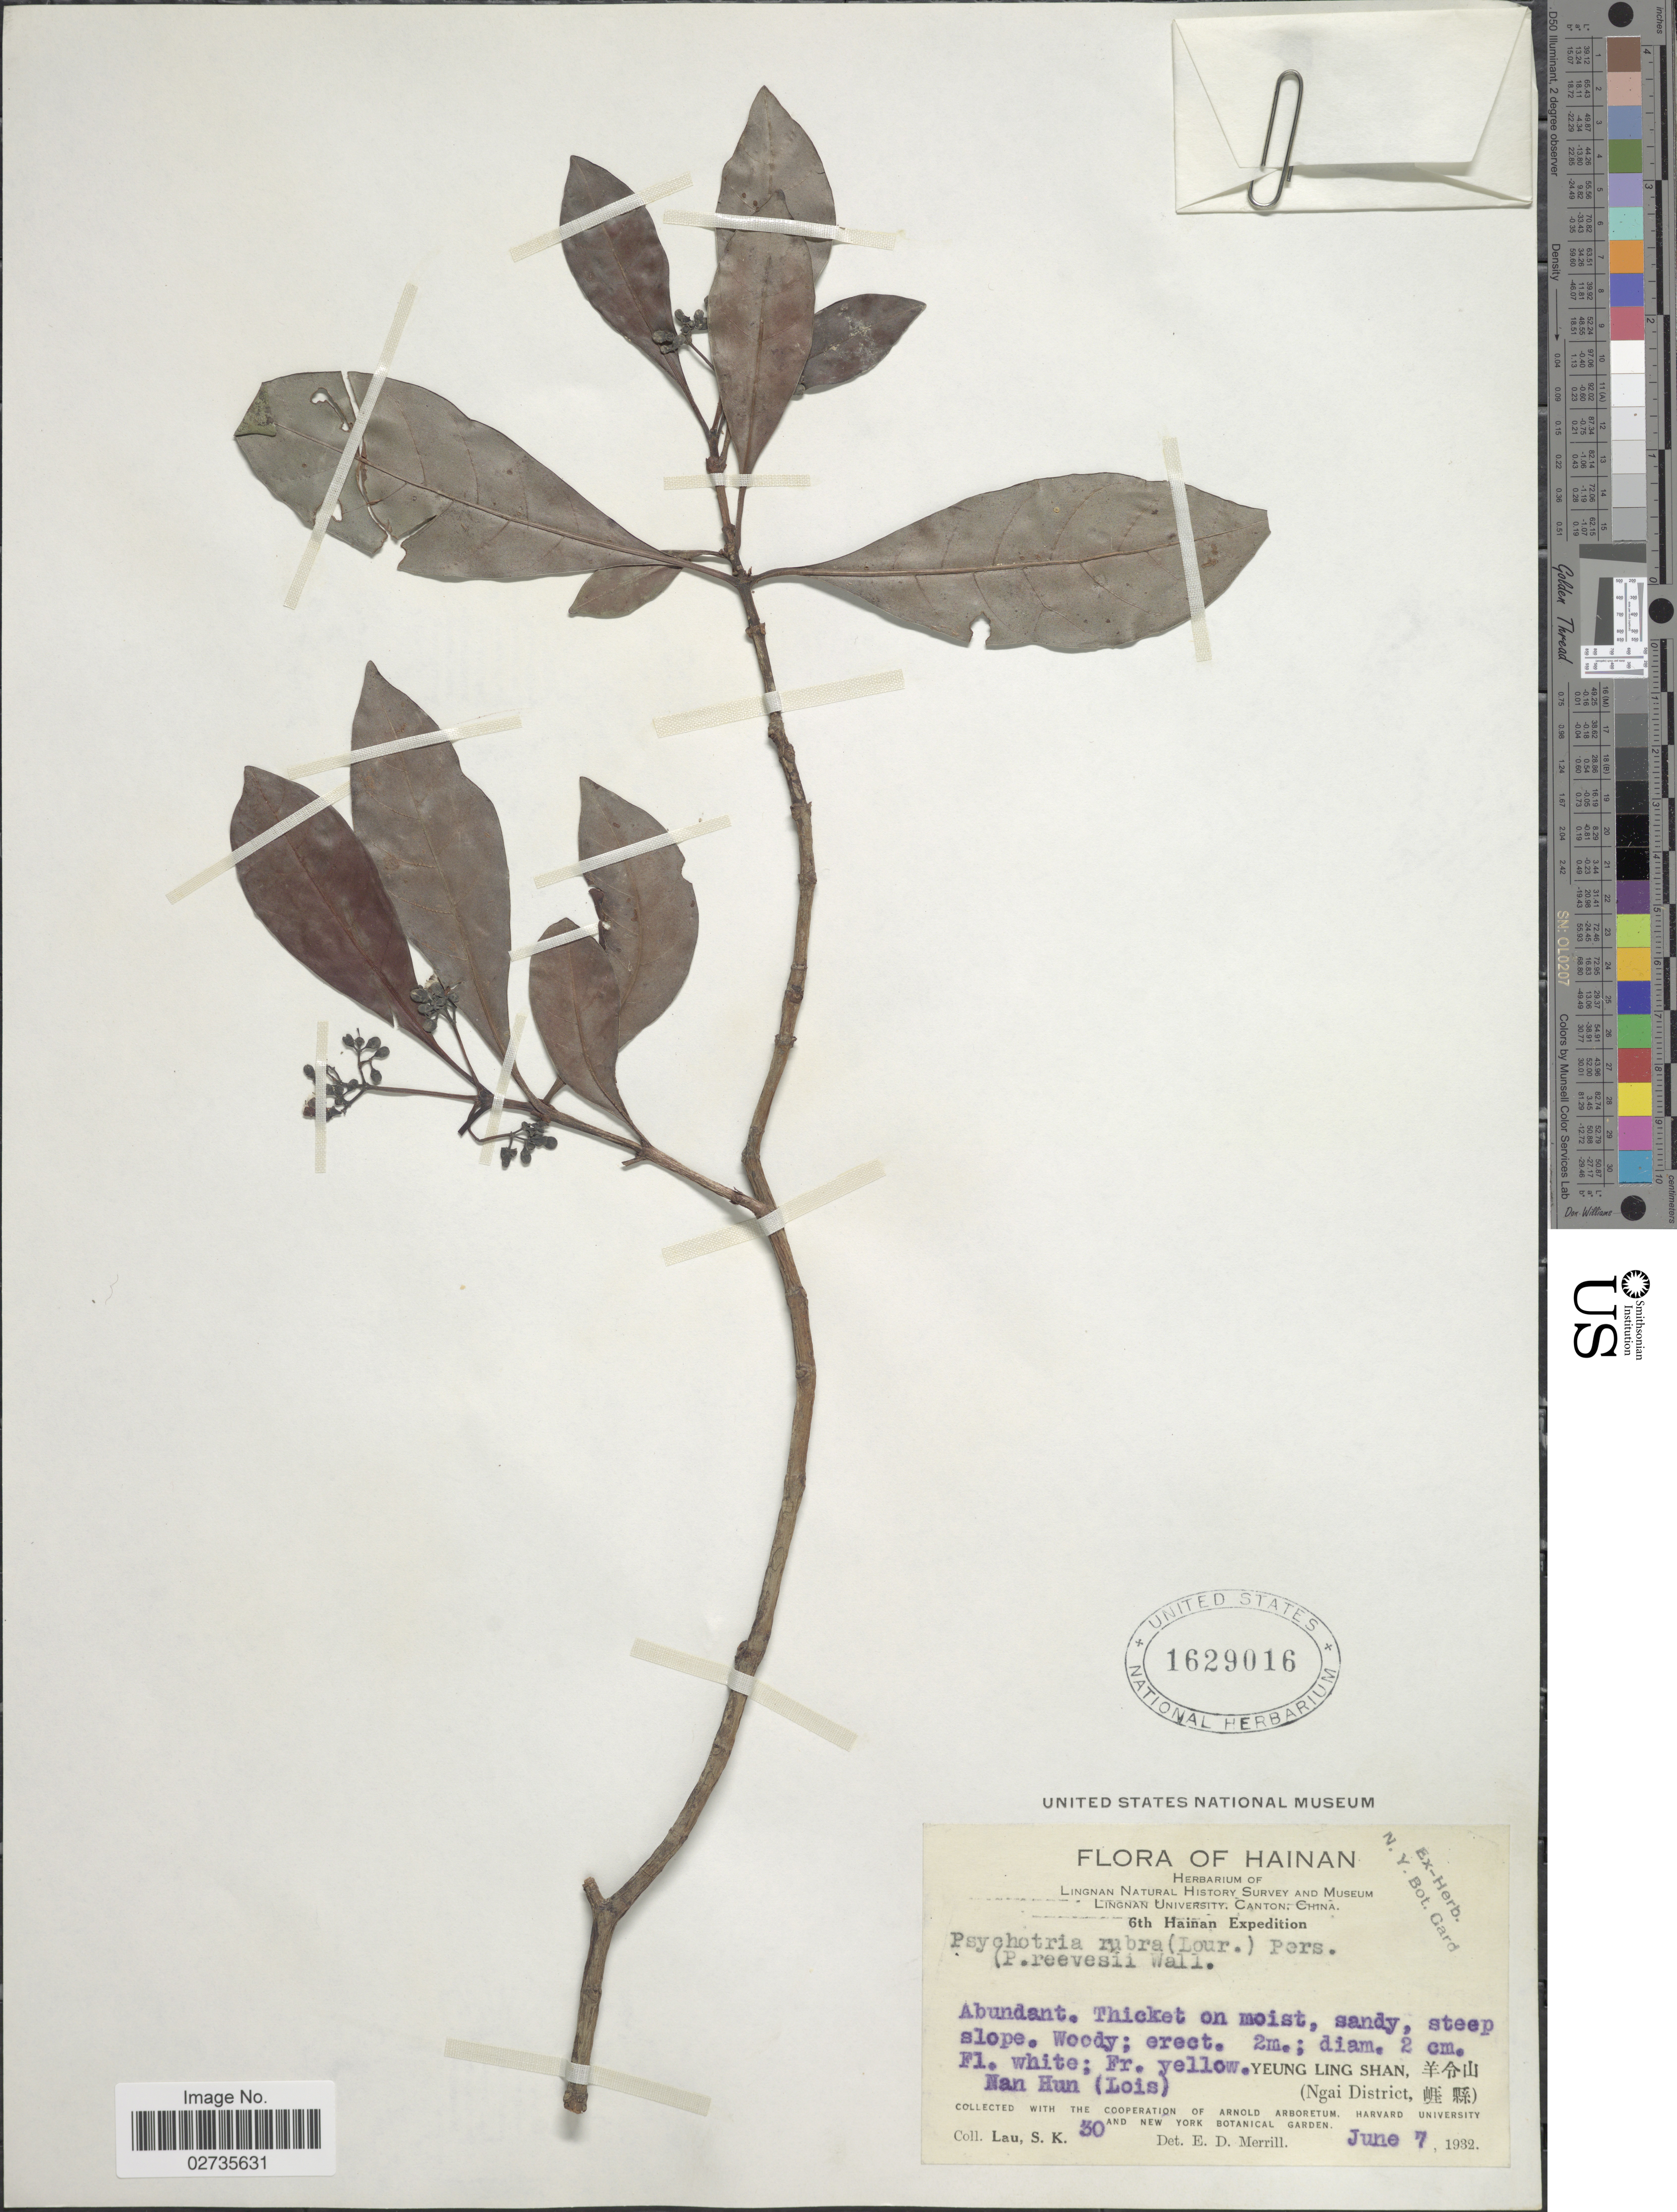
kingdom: Plantae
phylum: Tracheophyta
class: Magnoliopsida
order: Gentianales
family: Rubiaceae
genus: Psychotria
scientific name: Psychotria rubra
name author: (Lour.) Poir.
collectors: S. K. Lau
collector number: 30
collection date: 1932-06-07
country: China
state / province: Hainan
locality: Abundant. Thicket on moistsandy, steep slope. Woody, Yeung Ling Shan, Nan Hun (Lois) Ngai District.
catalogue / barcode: US 1629016